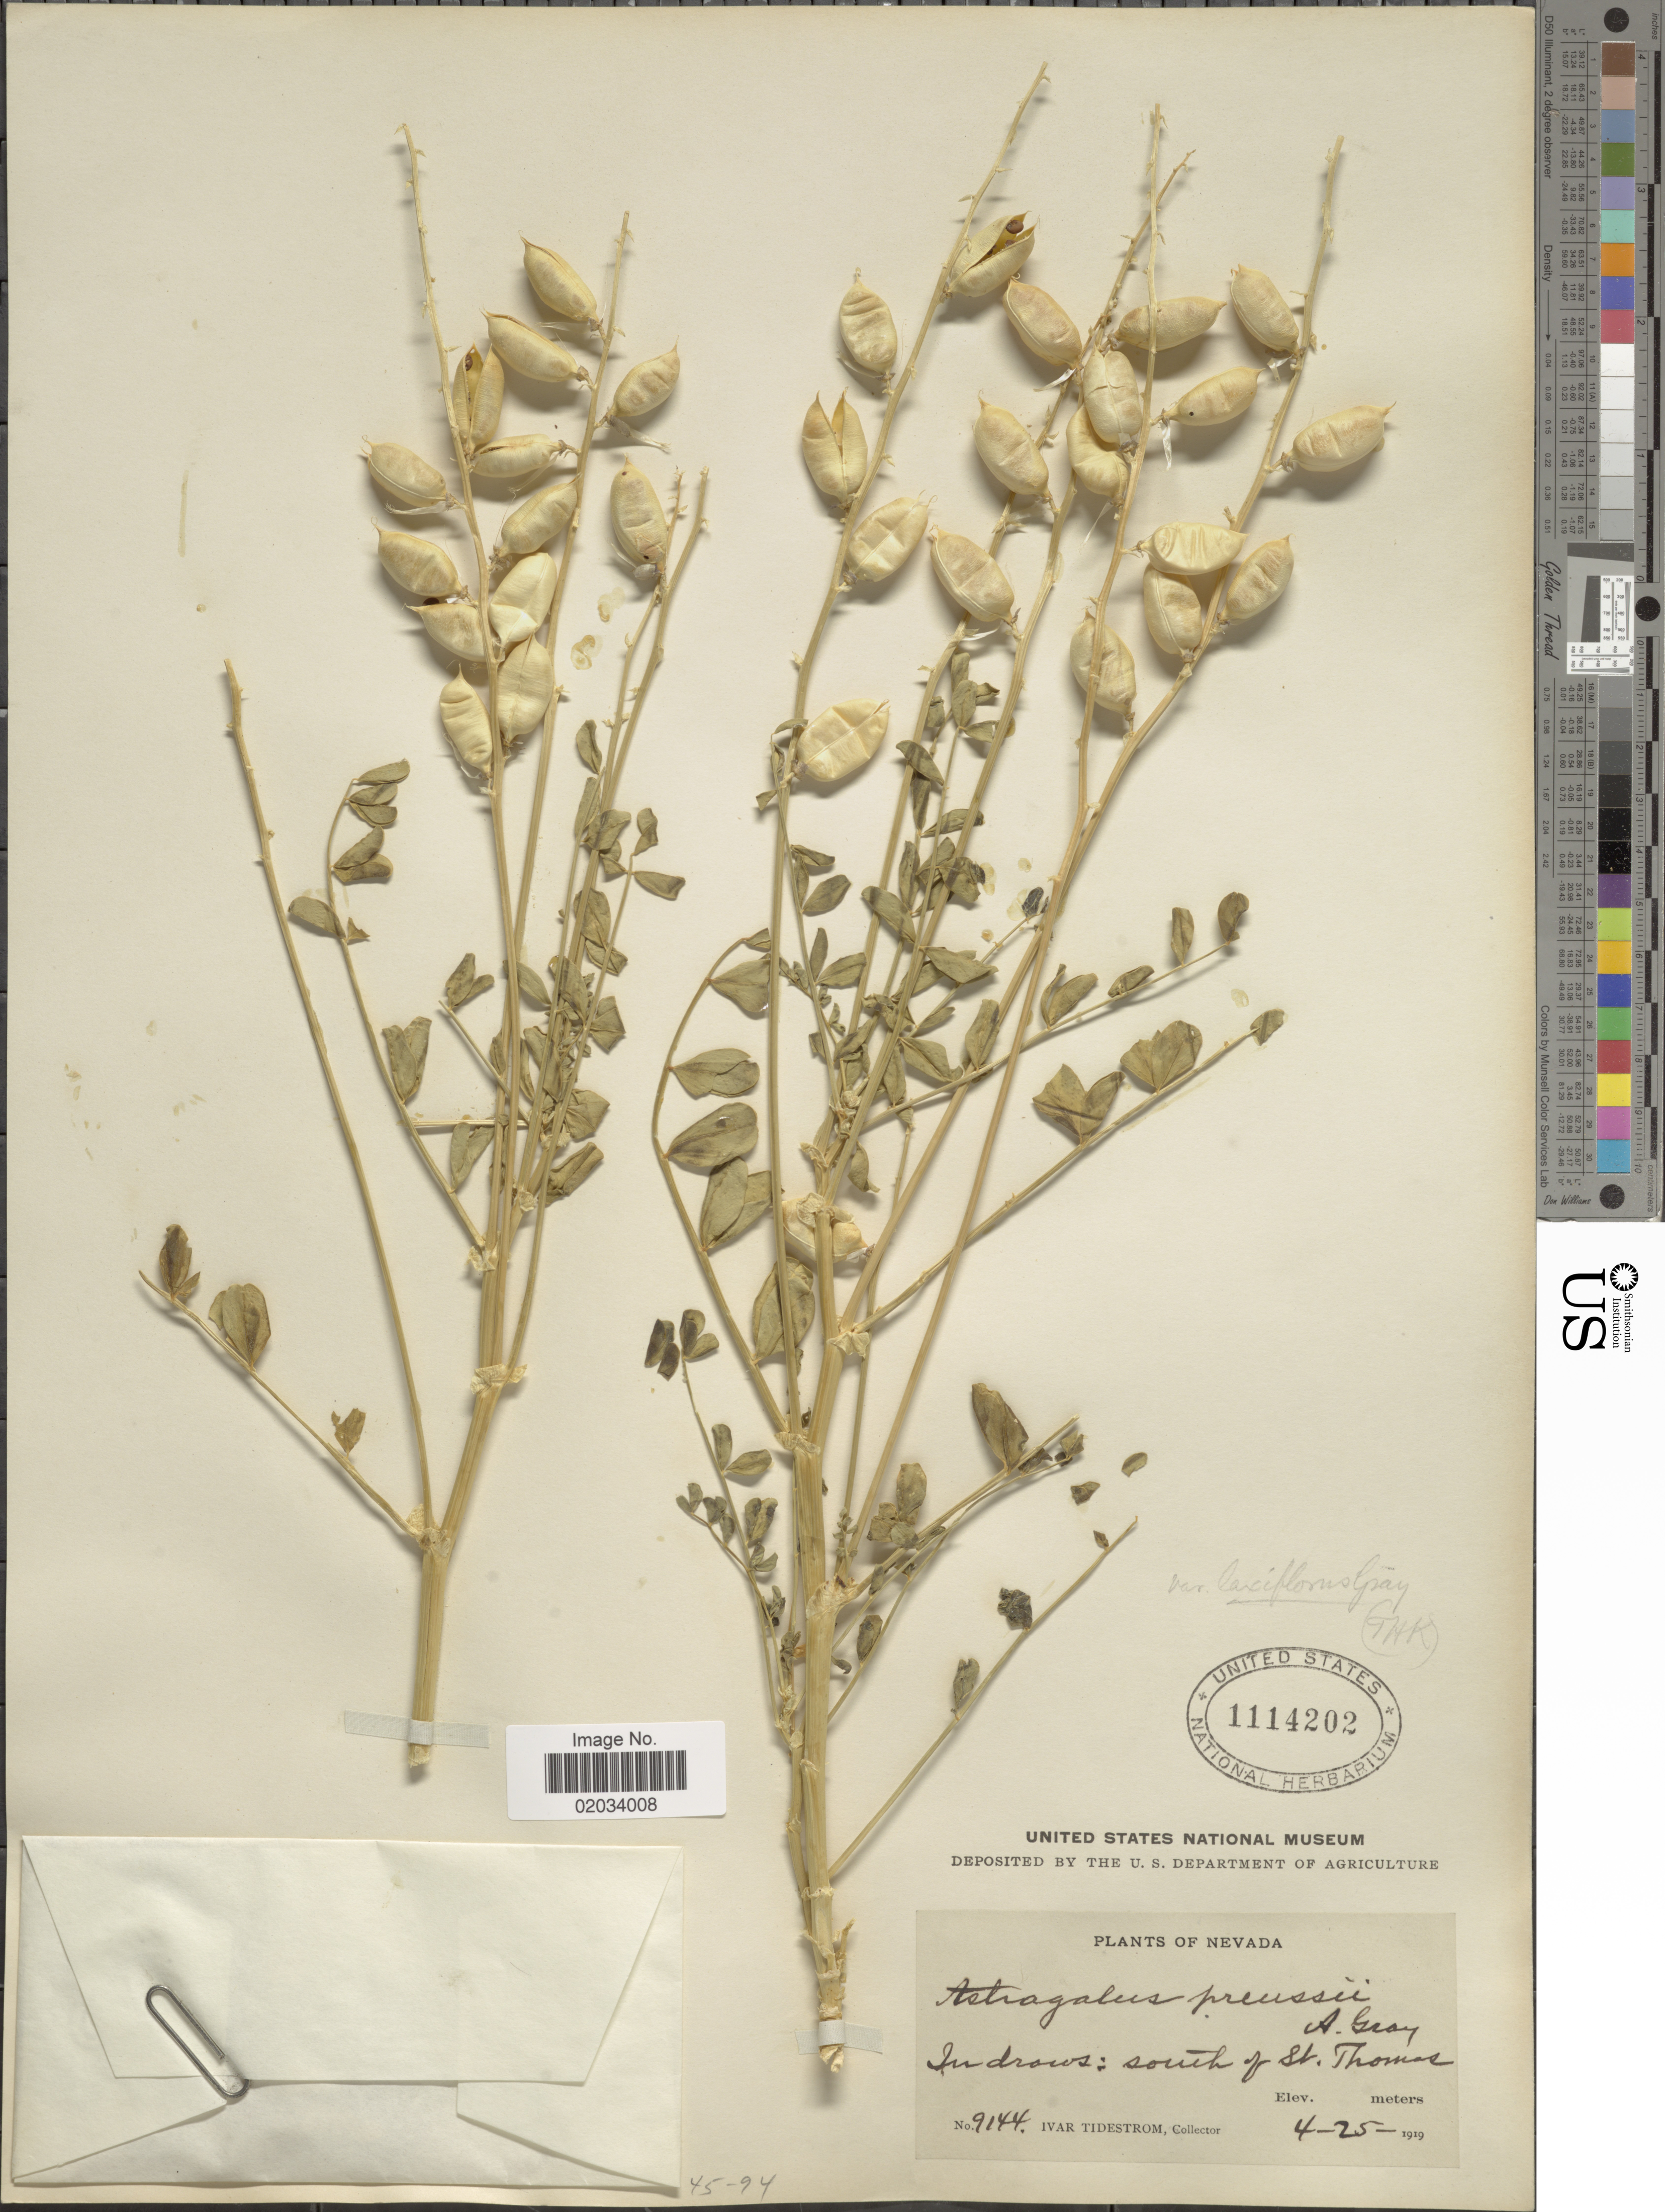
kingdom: Plantae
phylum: Tracheophyta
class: Magnoliopsida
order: Fabales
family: Fabaceae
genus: Astragalus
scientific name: Astragalus preussii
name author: A. Gray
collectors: I. F. Tidestrom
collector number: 9144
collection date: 1919-04-25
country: United States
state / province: Nevada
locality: In drows: south of St. Thomas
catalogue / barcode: US 1114202